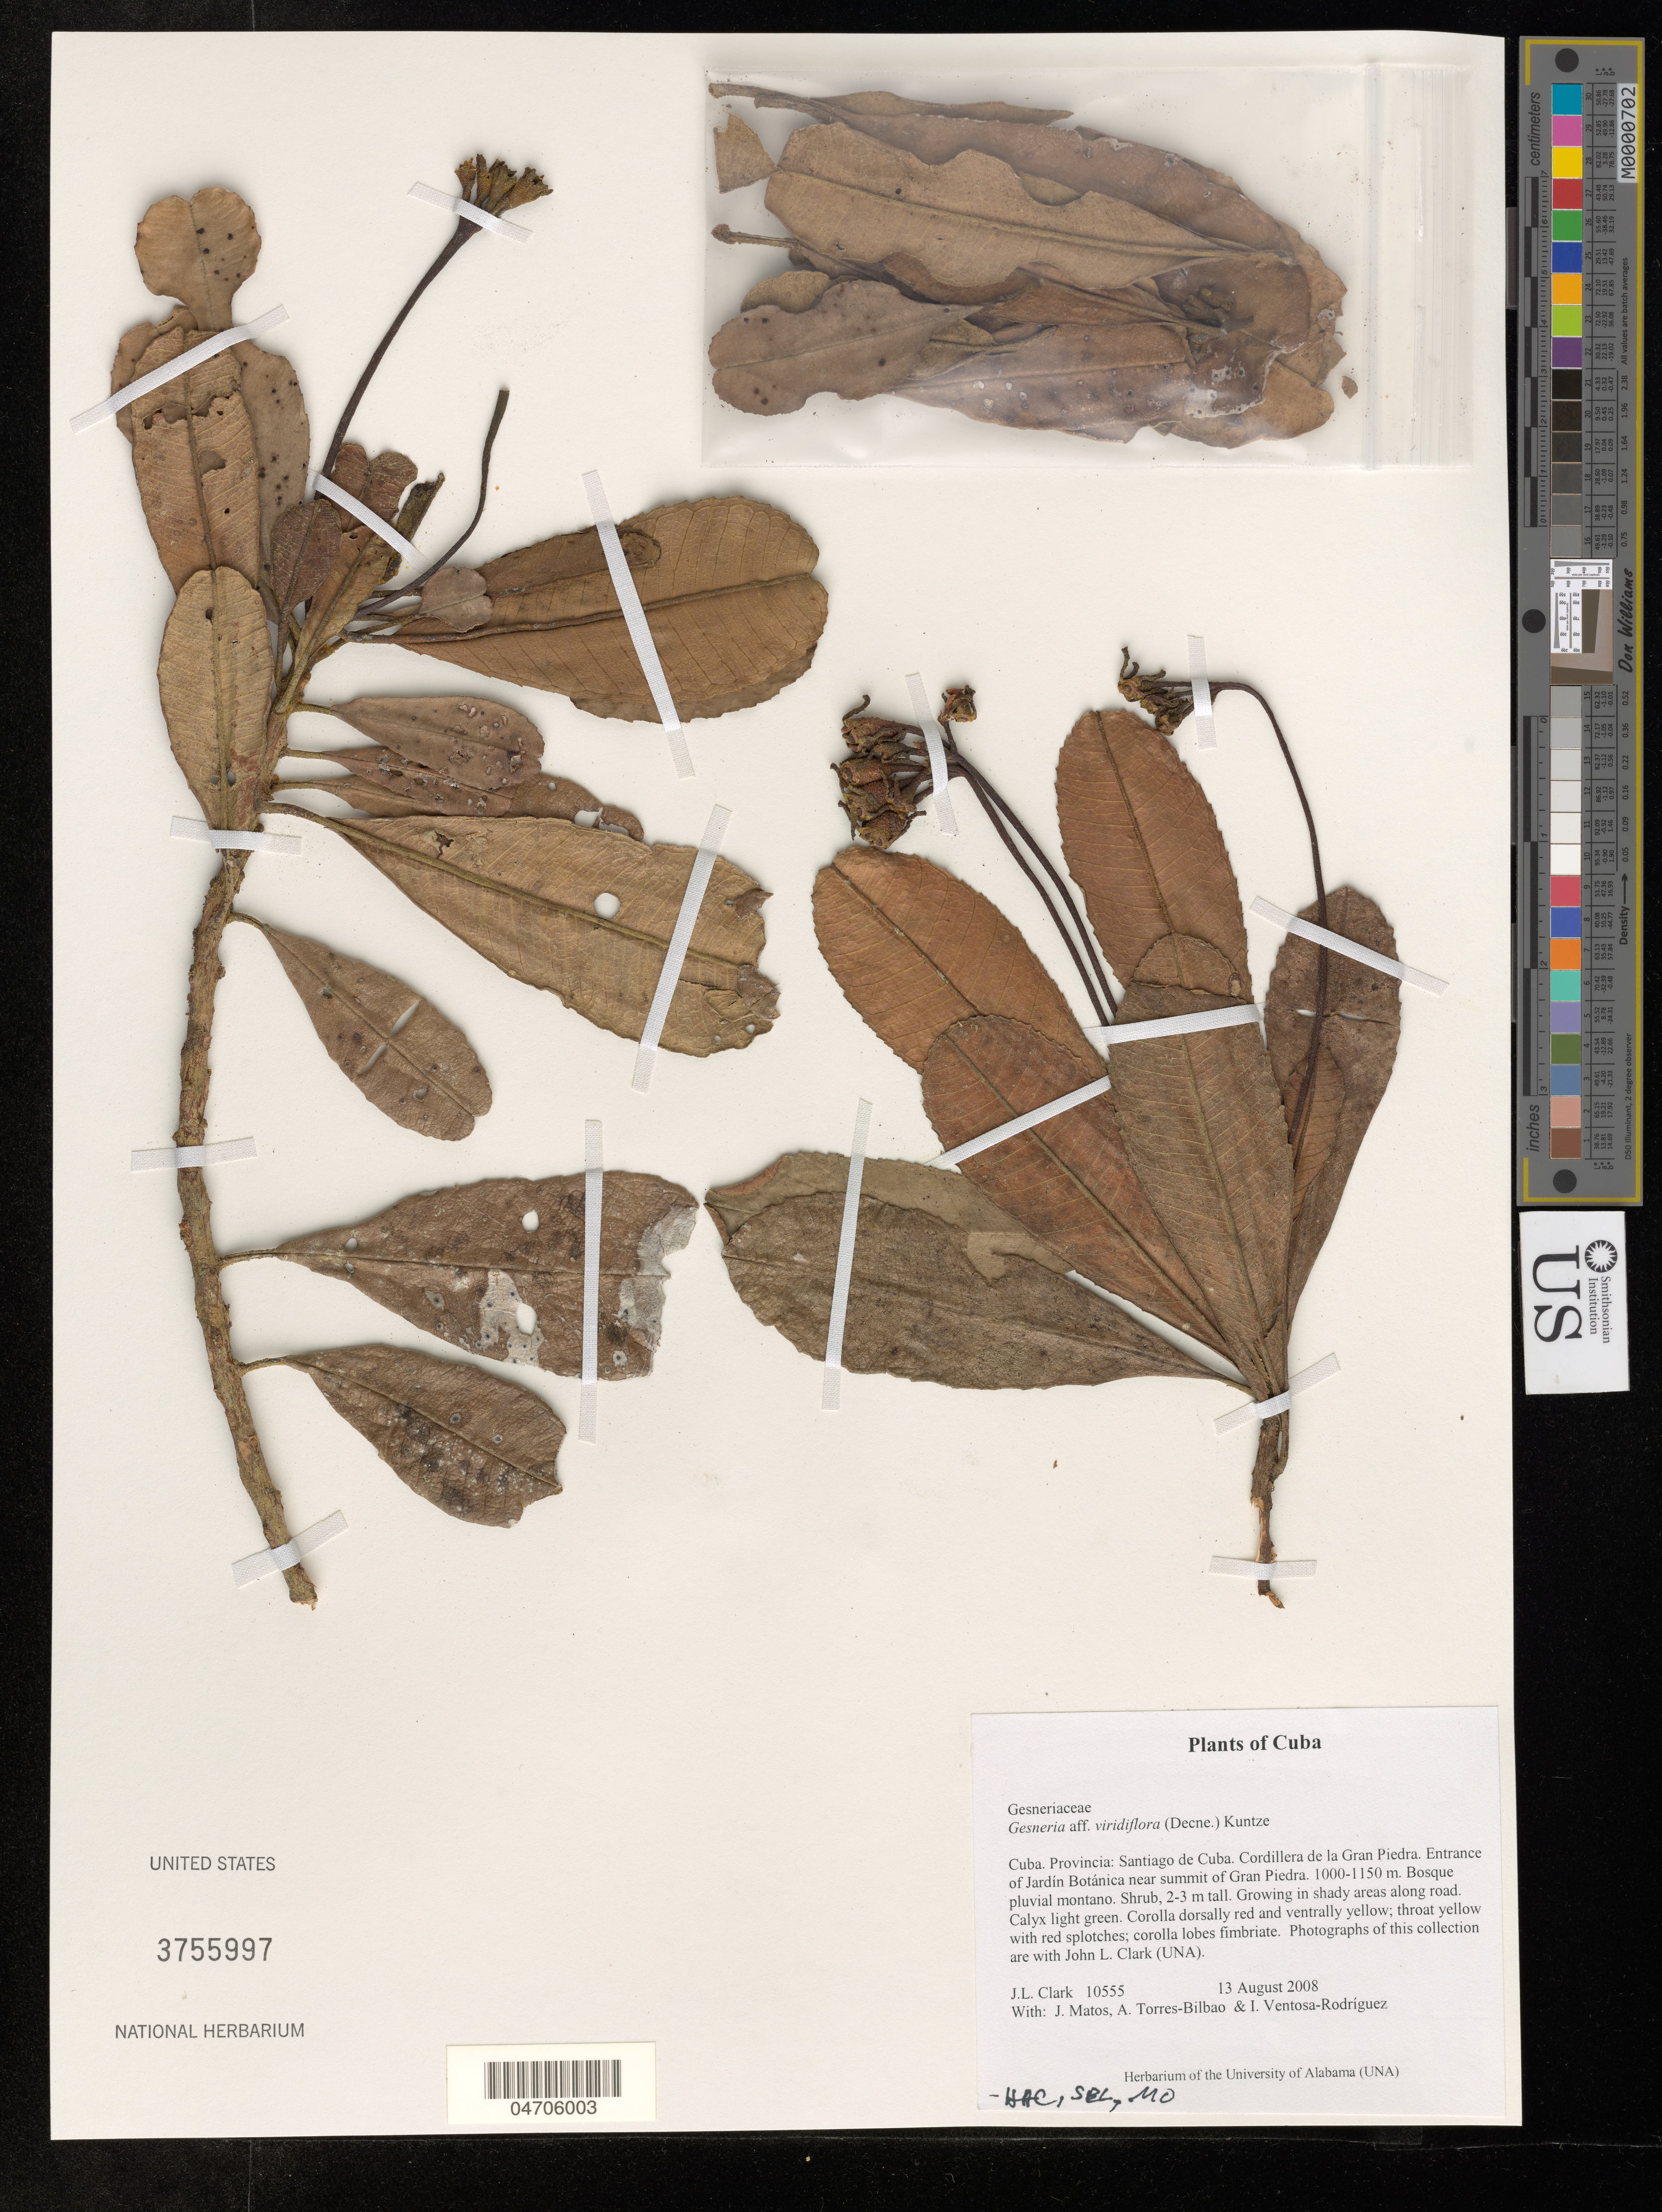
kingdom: Plantae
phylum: Tracheophyta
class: Magnoliopsida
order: Lamiales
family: Gesneriaceae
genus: Gesneria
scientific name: Gesneria viridiflora var. obovata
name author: C.V. Morton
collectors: J. L. Clark, J. Matos, A. Torres-Bilbao & I. Ventosa-Rodríguez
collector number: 10555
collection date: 2008-08-13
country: Cuba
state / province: Santiago de Cuba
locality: Cordillera de la Gran Piedra. Entrance of Jardín Botánica near summit of Gran Piedra.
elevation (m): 1000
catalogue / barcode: US 3755997